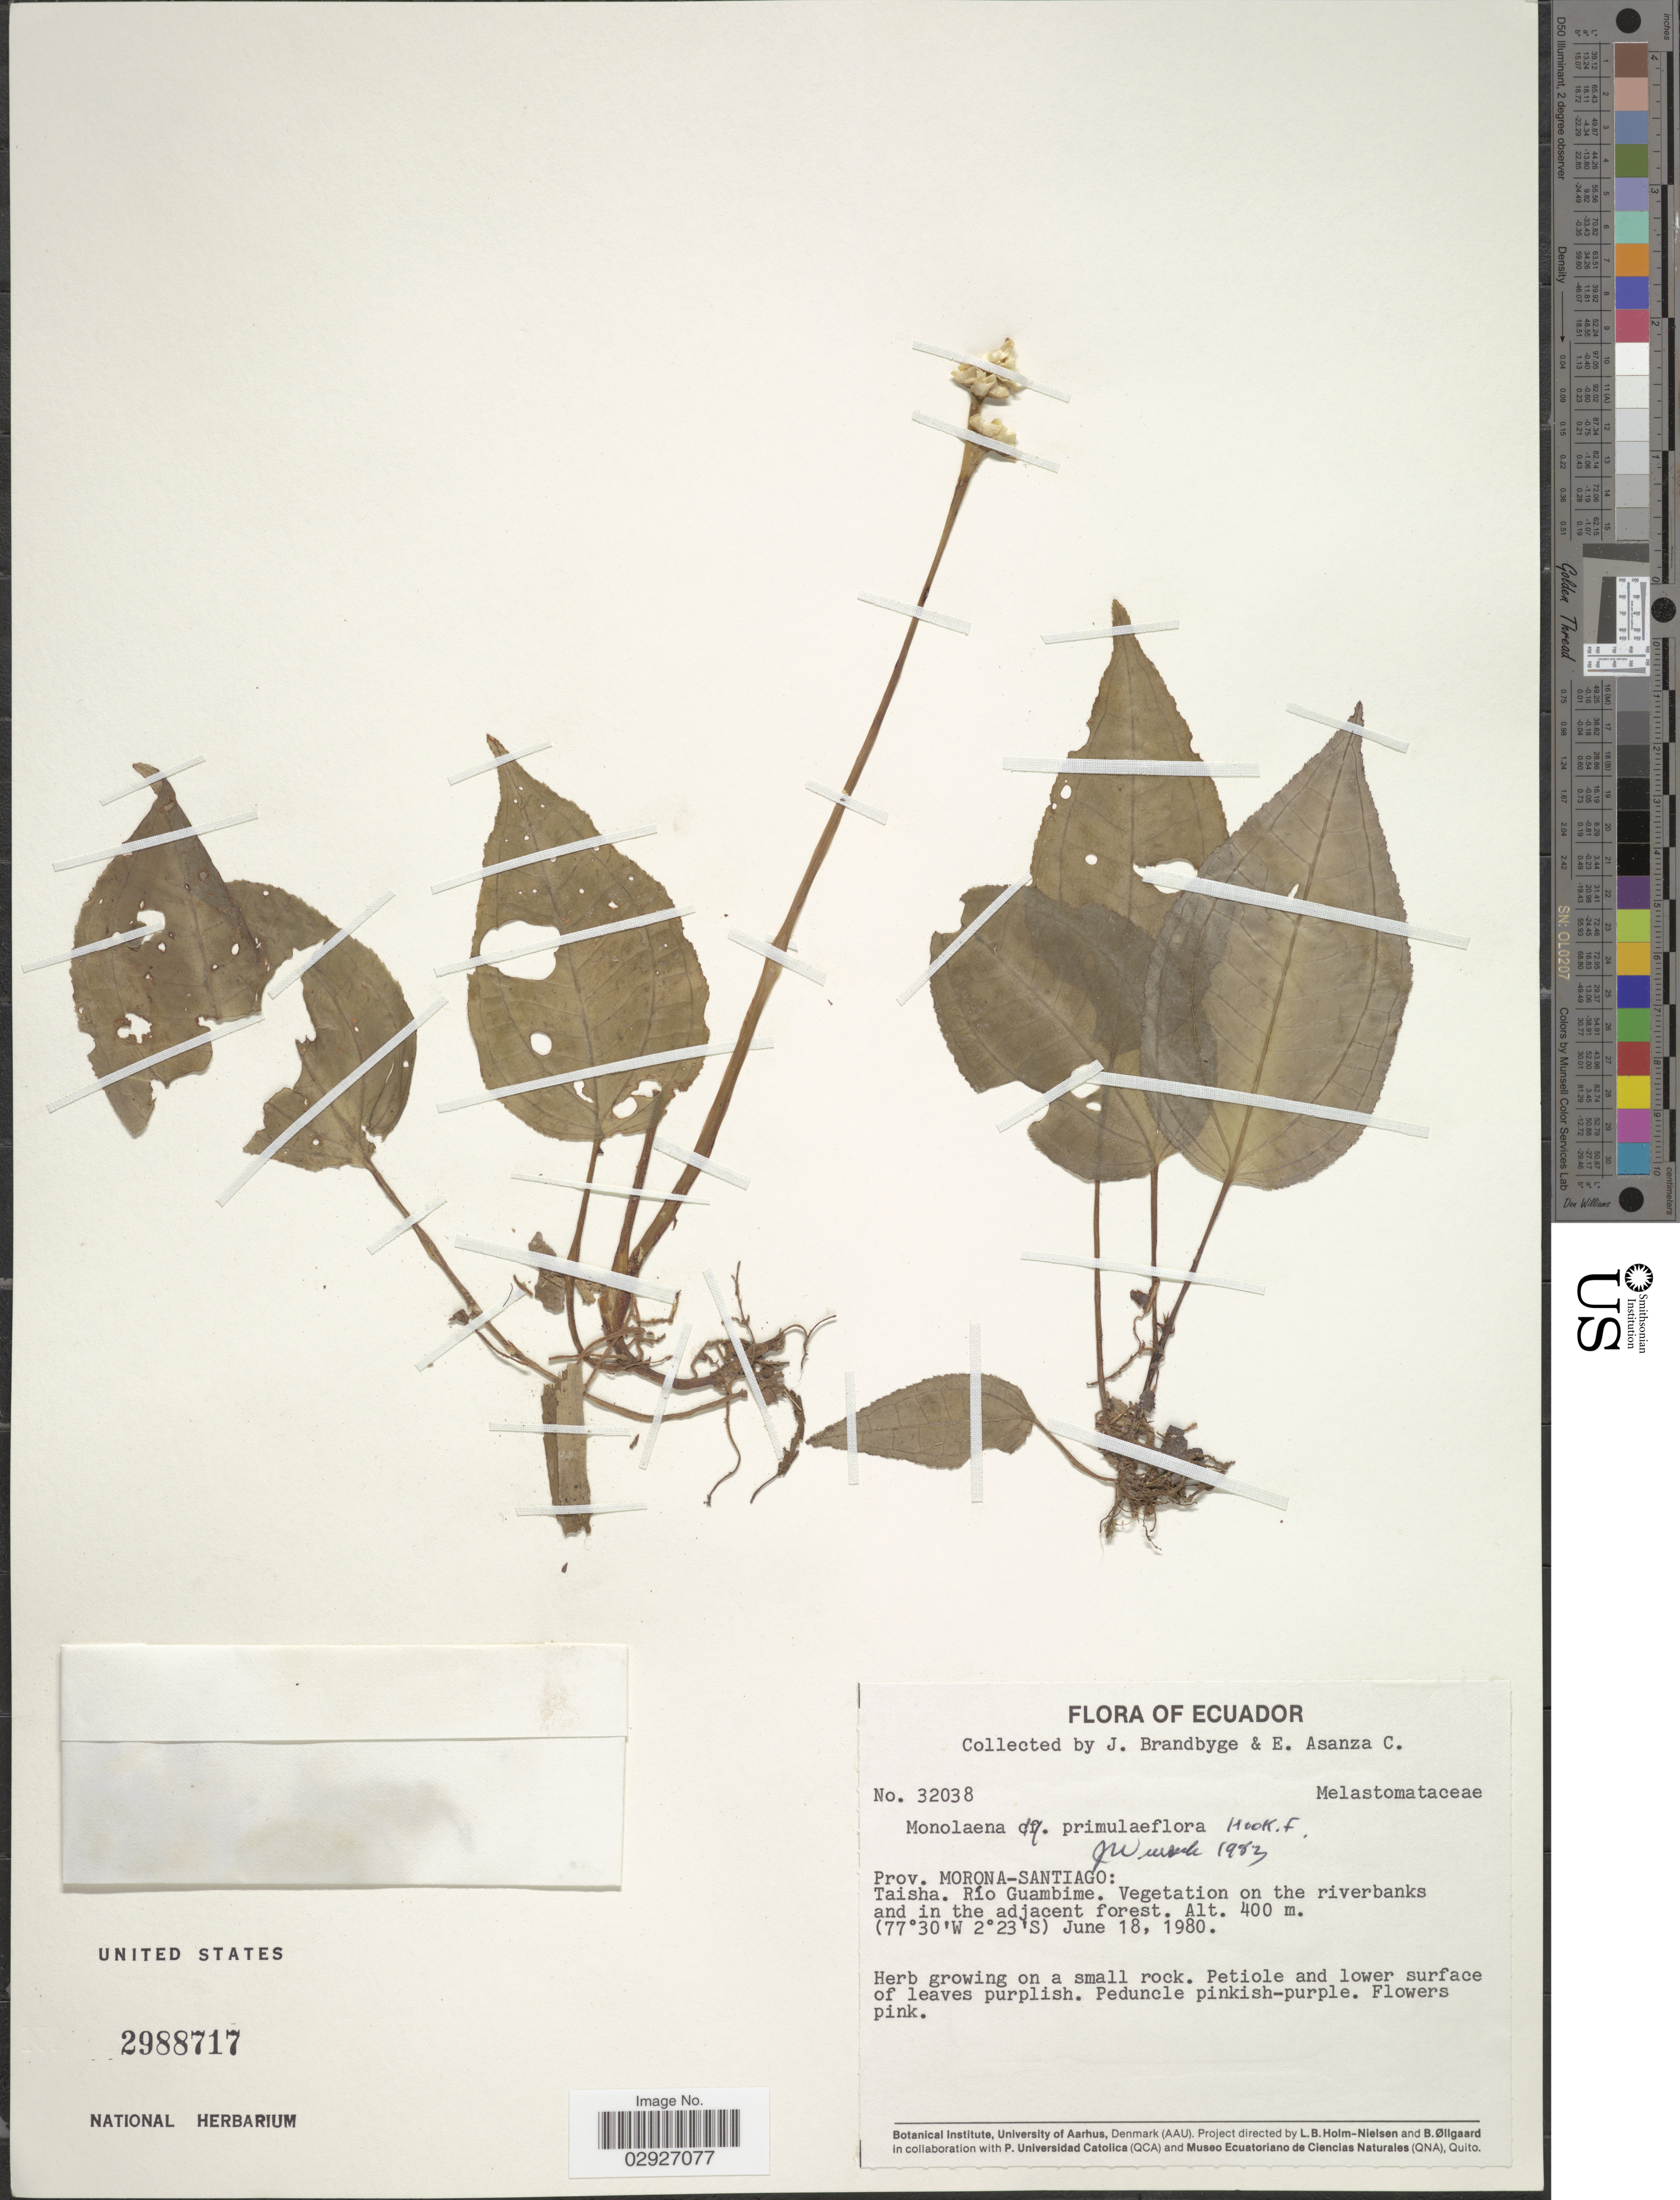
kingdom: Plantae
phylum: Tracheophyta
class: Magnoliopsida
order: Myrtales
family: Melastomataceae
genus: Monolena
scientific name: Monolena primuliflora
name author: Hook. f.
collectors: J. Brandbyge & E. Asanza C.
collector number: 32038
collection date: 1980-06-18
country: Ecuador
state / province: Morona-Santiago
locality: Taisha, Río Guambime, Vegetation on the riverbanks and in the adjacent forest.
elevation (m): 400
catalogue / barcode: US 2988717